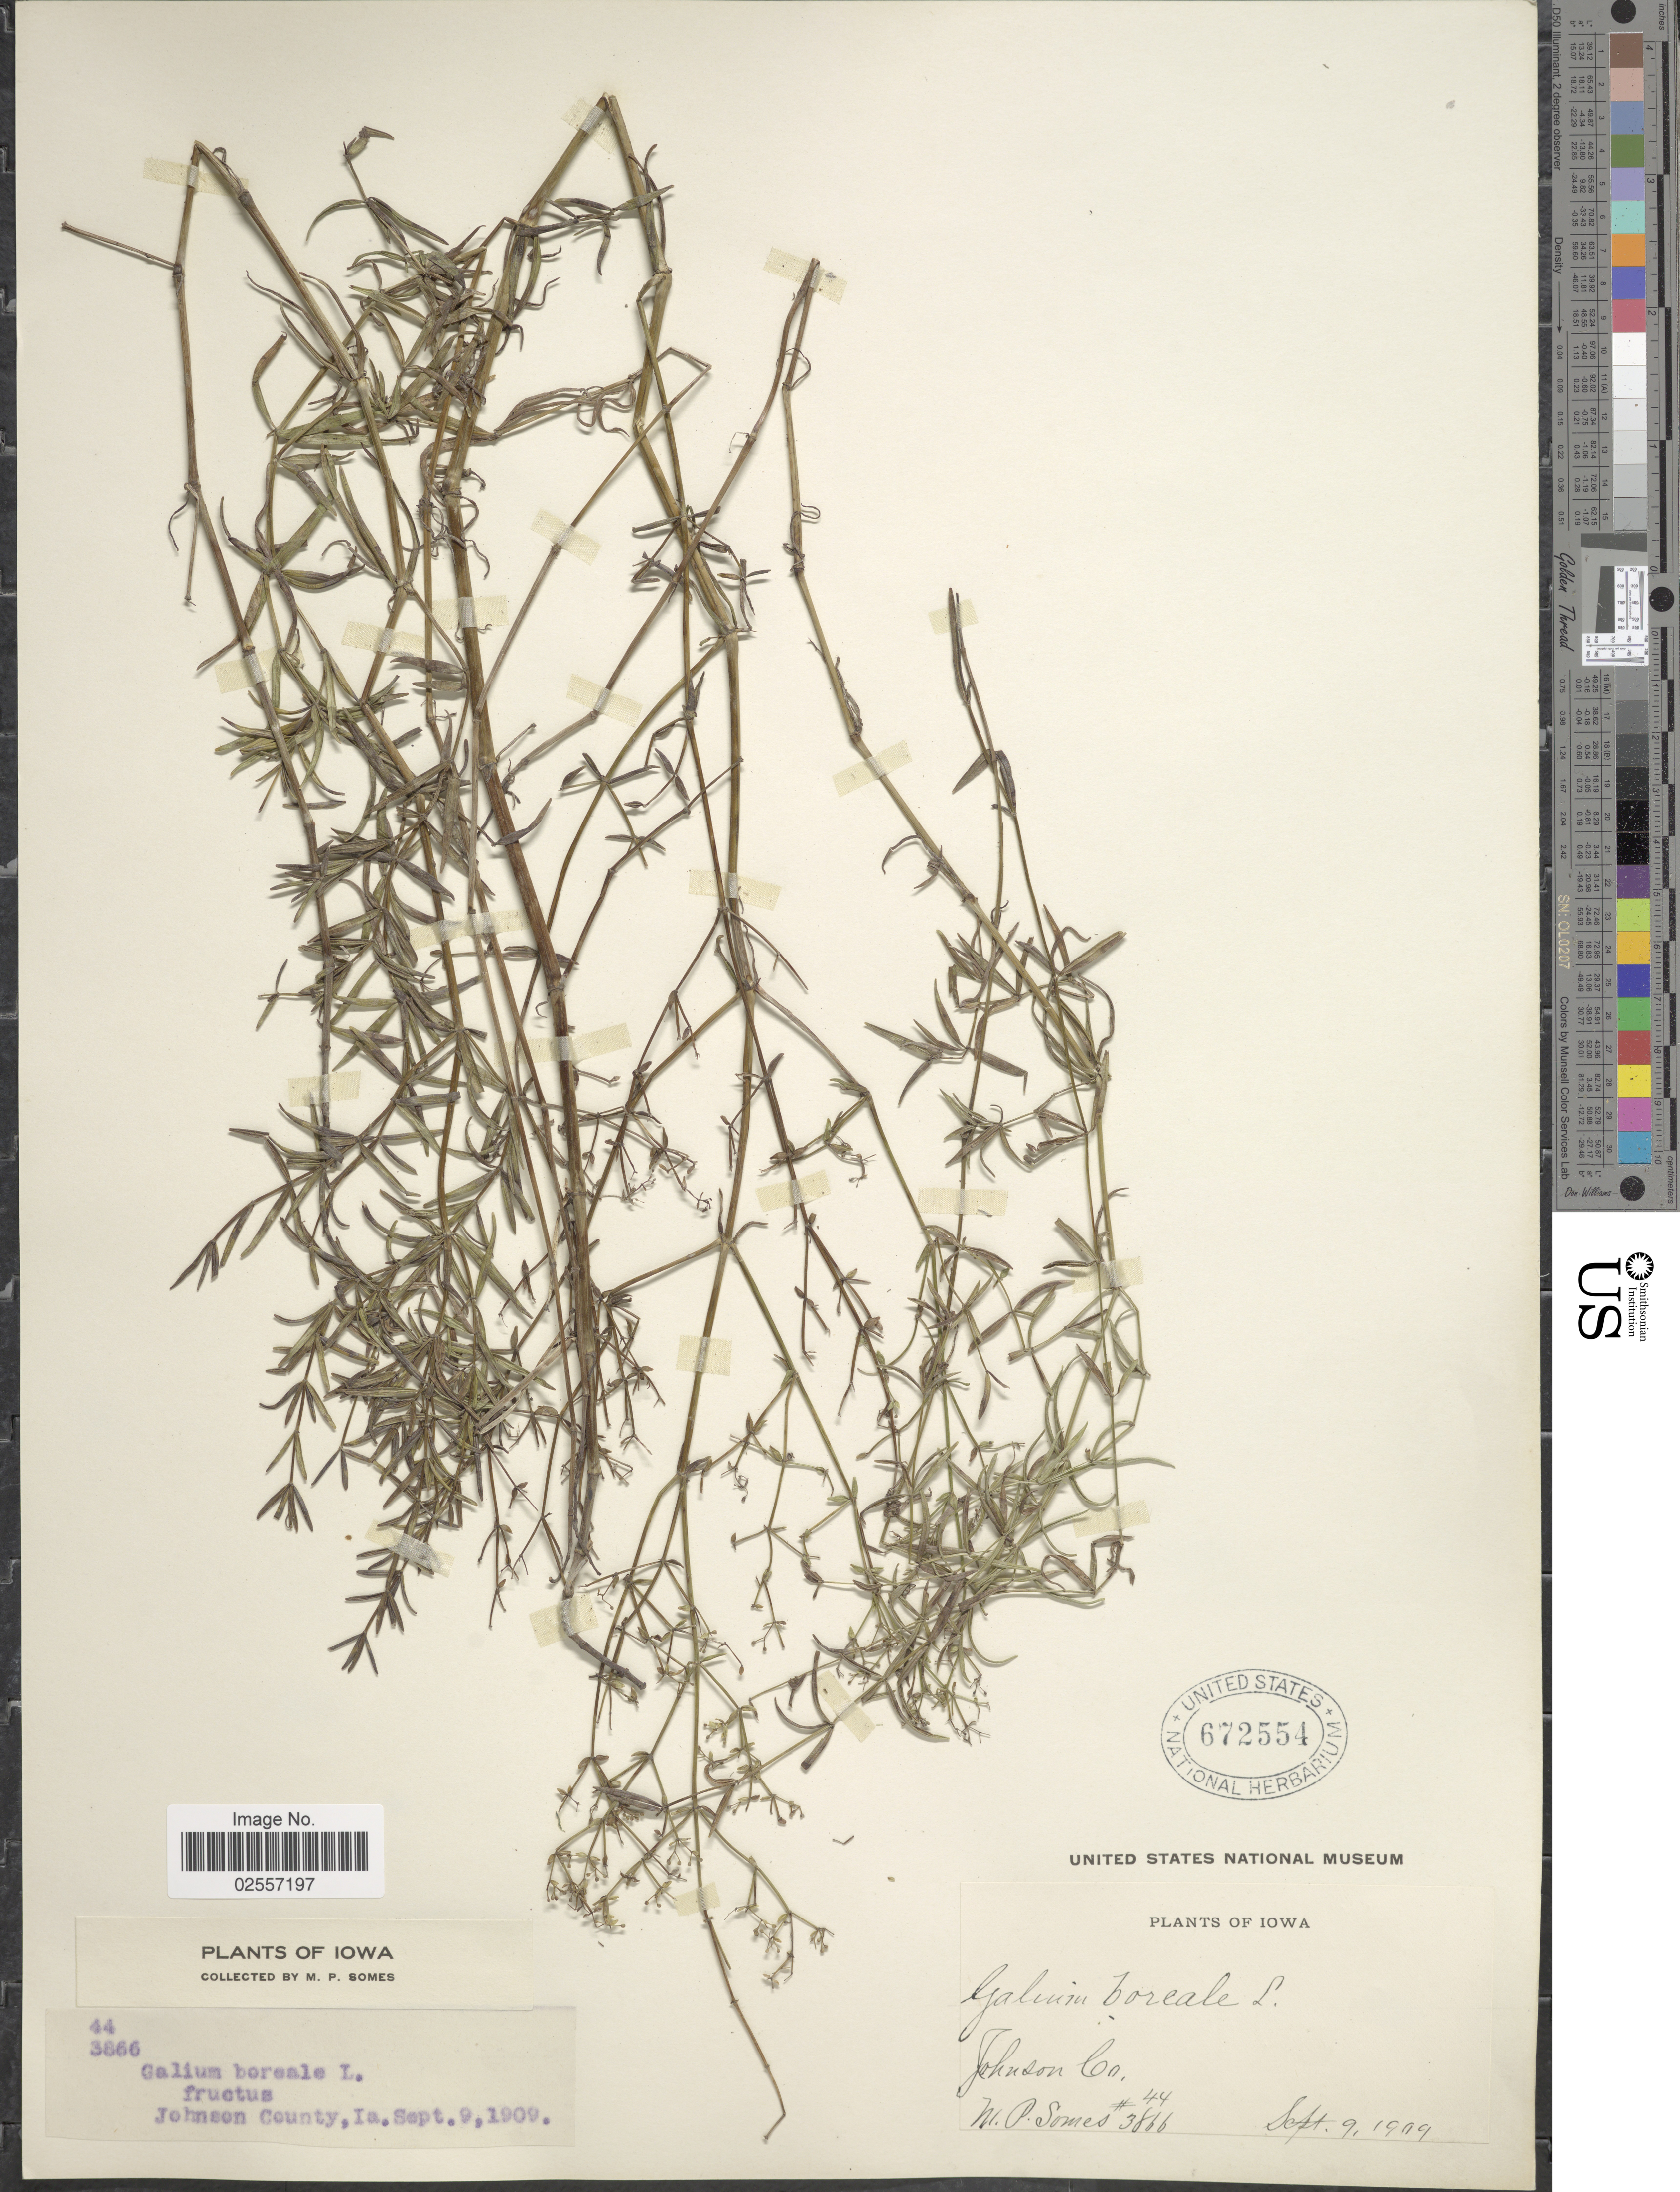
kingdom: Plantae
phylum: Tracheophyta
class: Magnoliopsida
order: Gentianales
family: Rubiaceae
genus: Galium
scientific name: Galium boreale L.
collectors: M. Somes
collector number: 44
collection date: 1909-09-09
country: United States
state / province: Iowa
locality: Johnson County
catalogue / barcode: US 672554